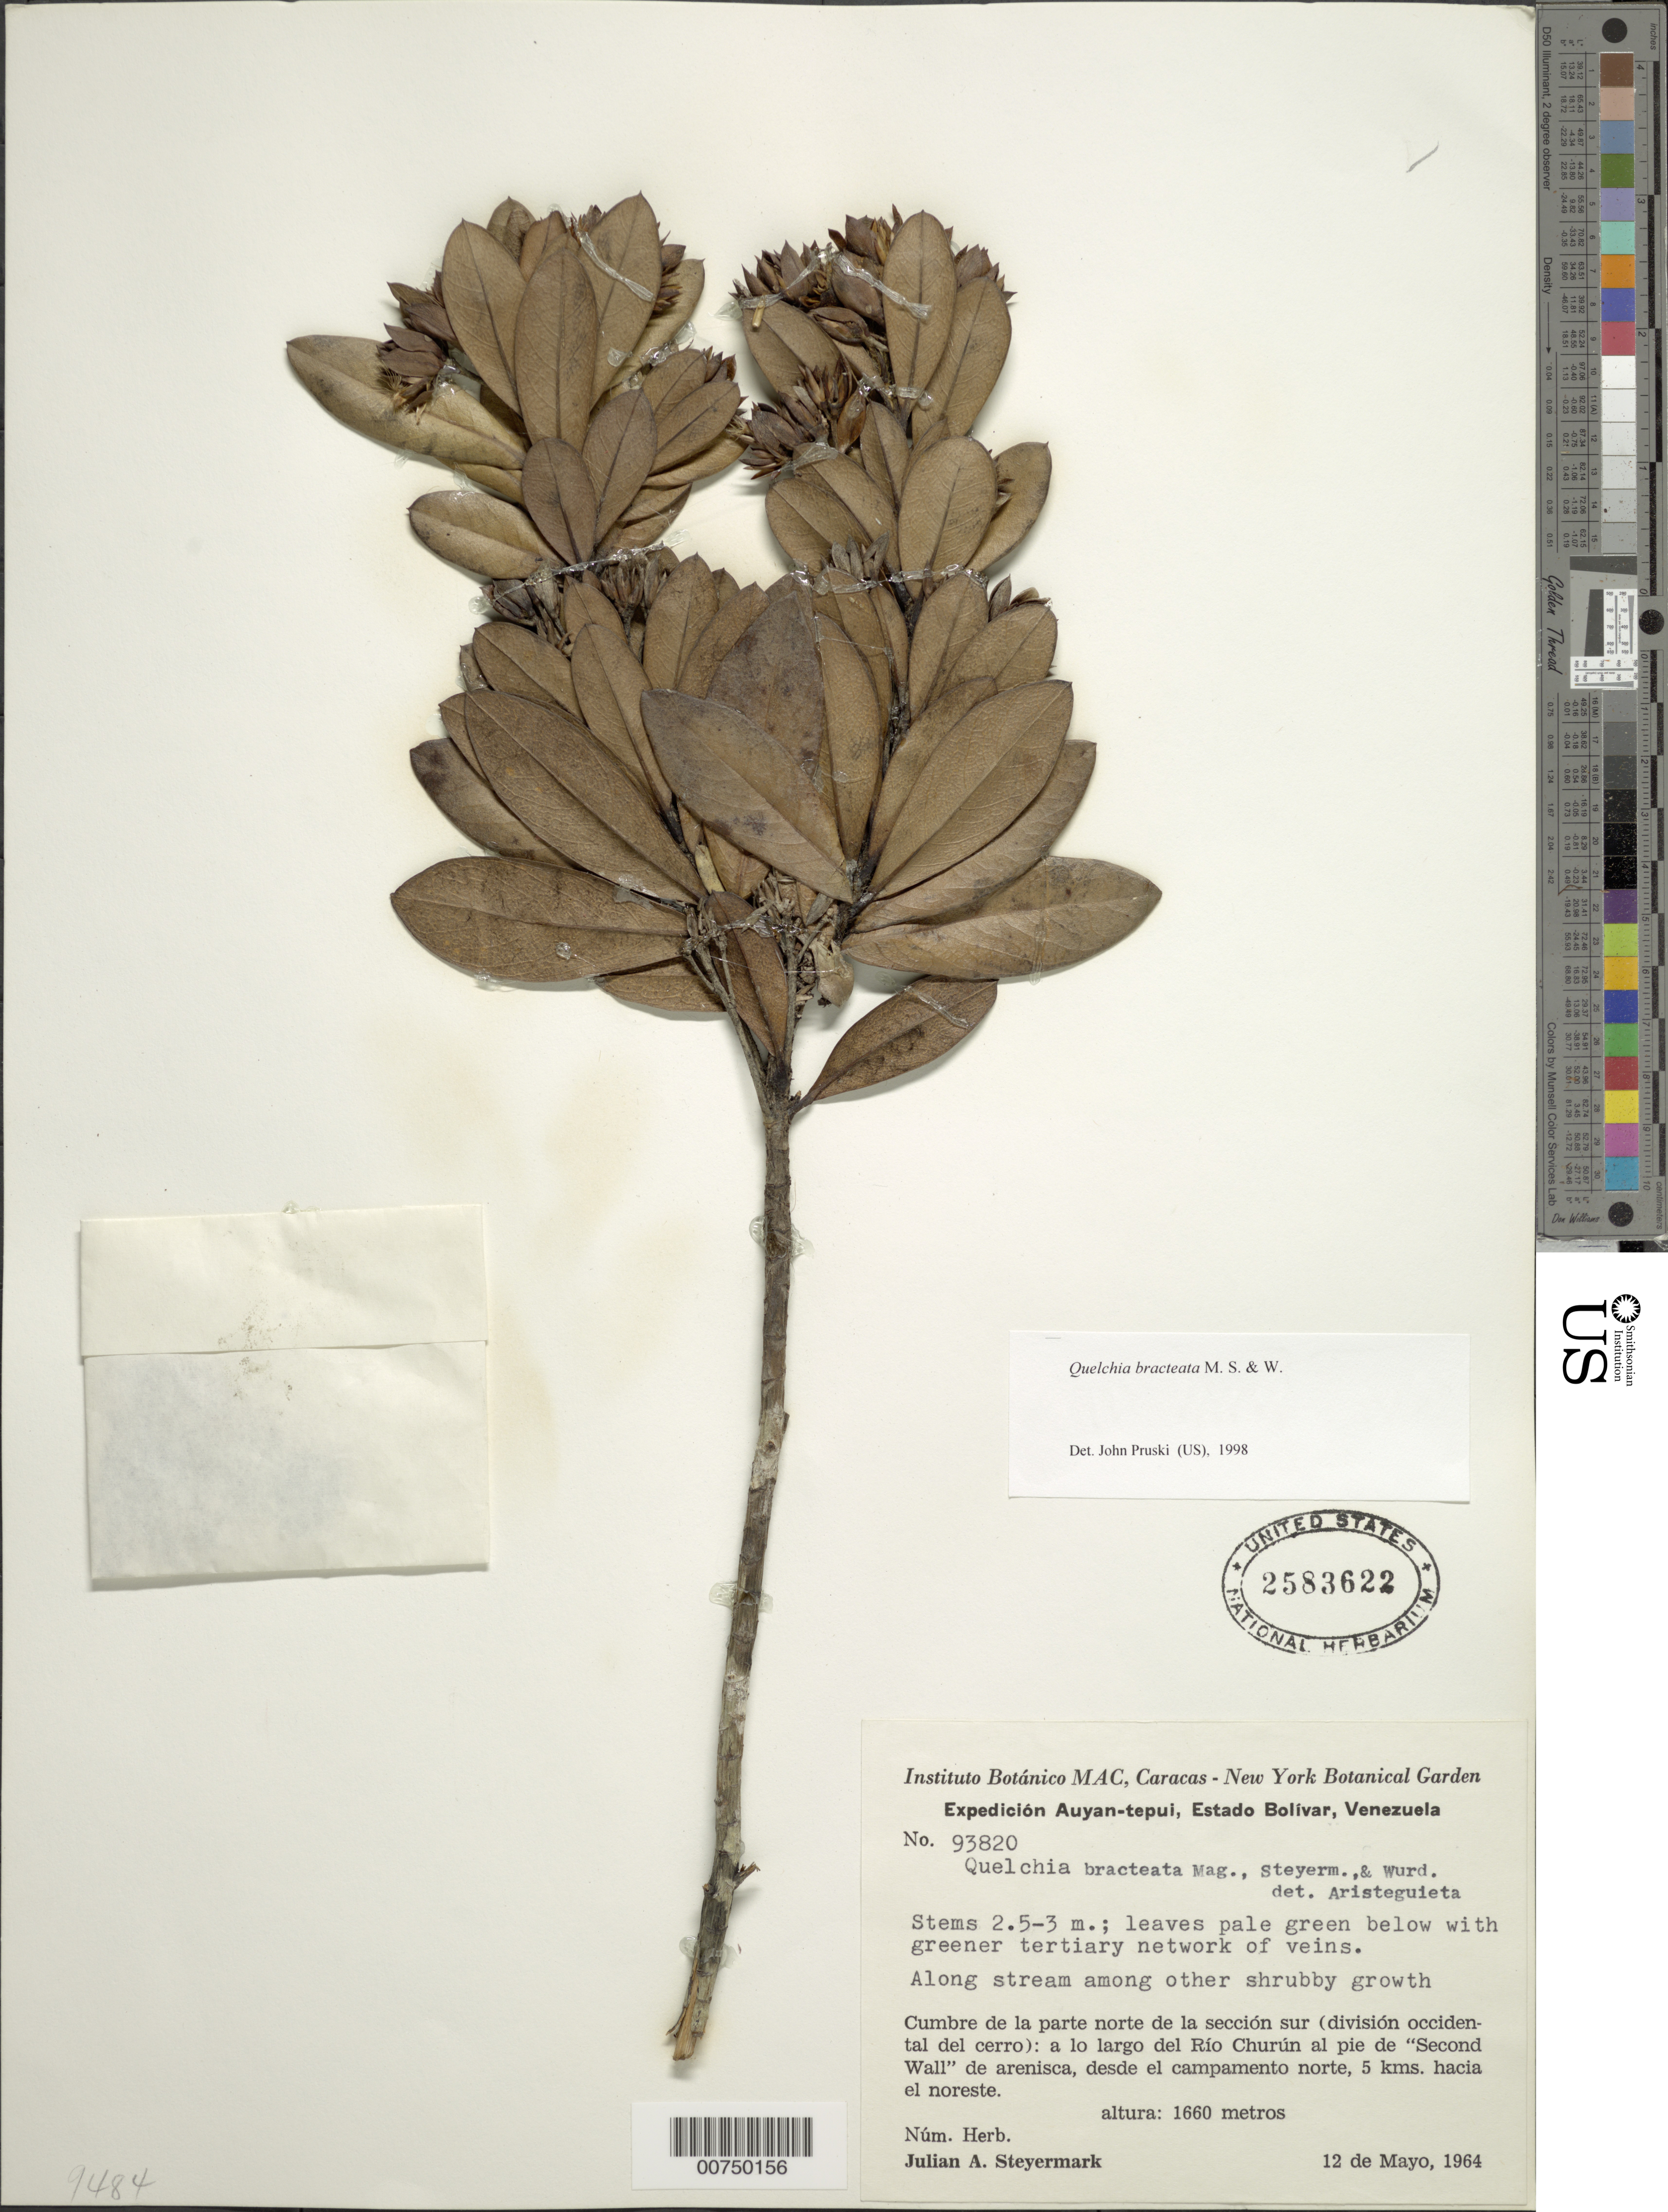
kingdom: Plantae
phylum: Tracheophyta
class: Magnoliopsida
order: Asterales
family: Asteraceae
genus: Quelchia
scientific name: Quelchia bracteata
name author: Maguire et al.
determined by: Pruski, J. F.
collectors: J. Steyermark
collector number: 93820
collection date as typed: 12-May-64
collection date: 1964-05-12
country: Venezuela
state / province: Bolívar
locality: Auyan-tepuí, Río Churún, de la parte norte de la sección sur (división occidental del cerro); a lo largo del Río Churún al pie de "Second Wall" desde el campamento norte, 5 km hacia el noreste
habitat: Along stream among other shrubby growth.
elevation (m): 1660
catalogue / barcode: US 2583622